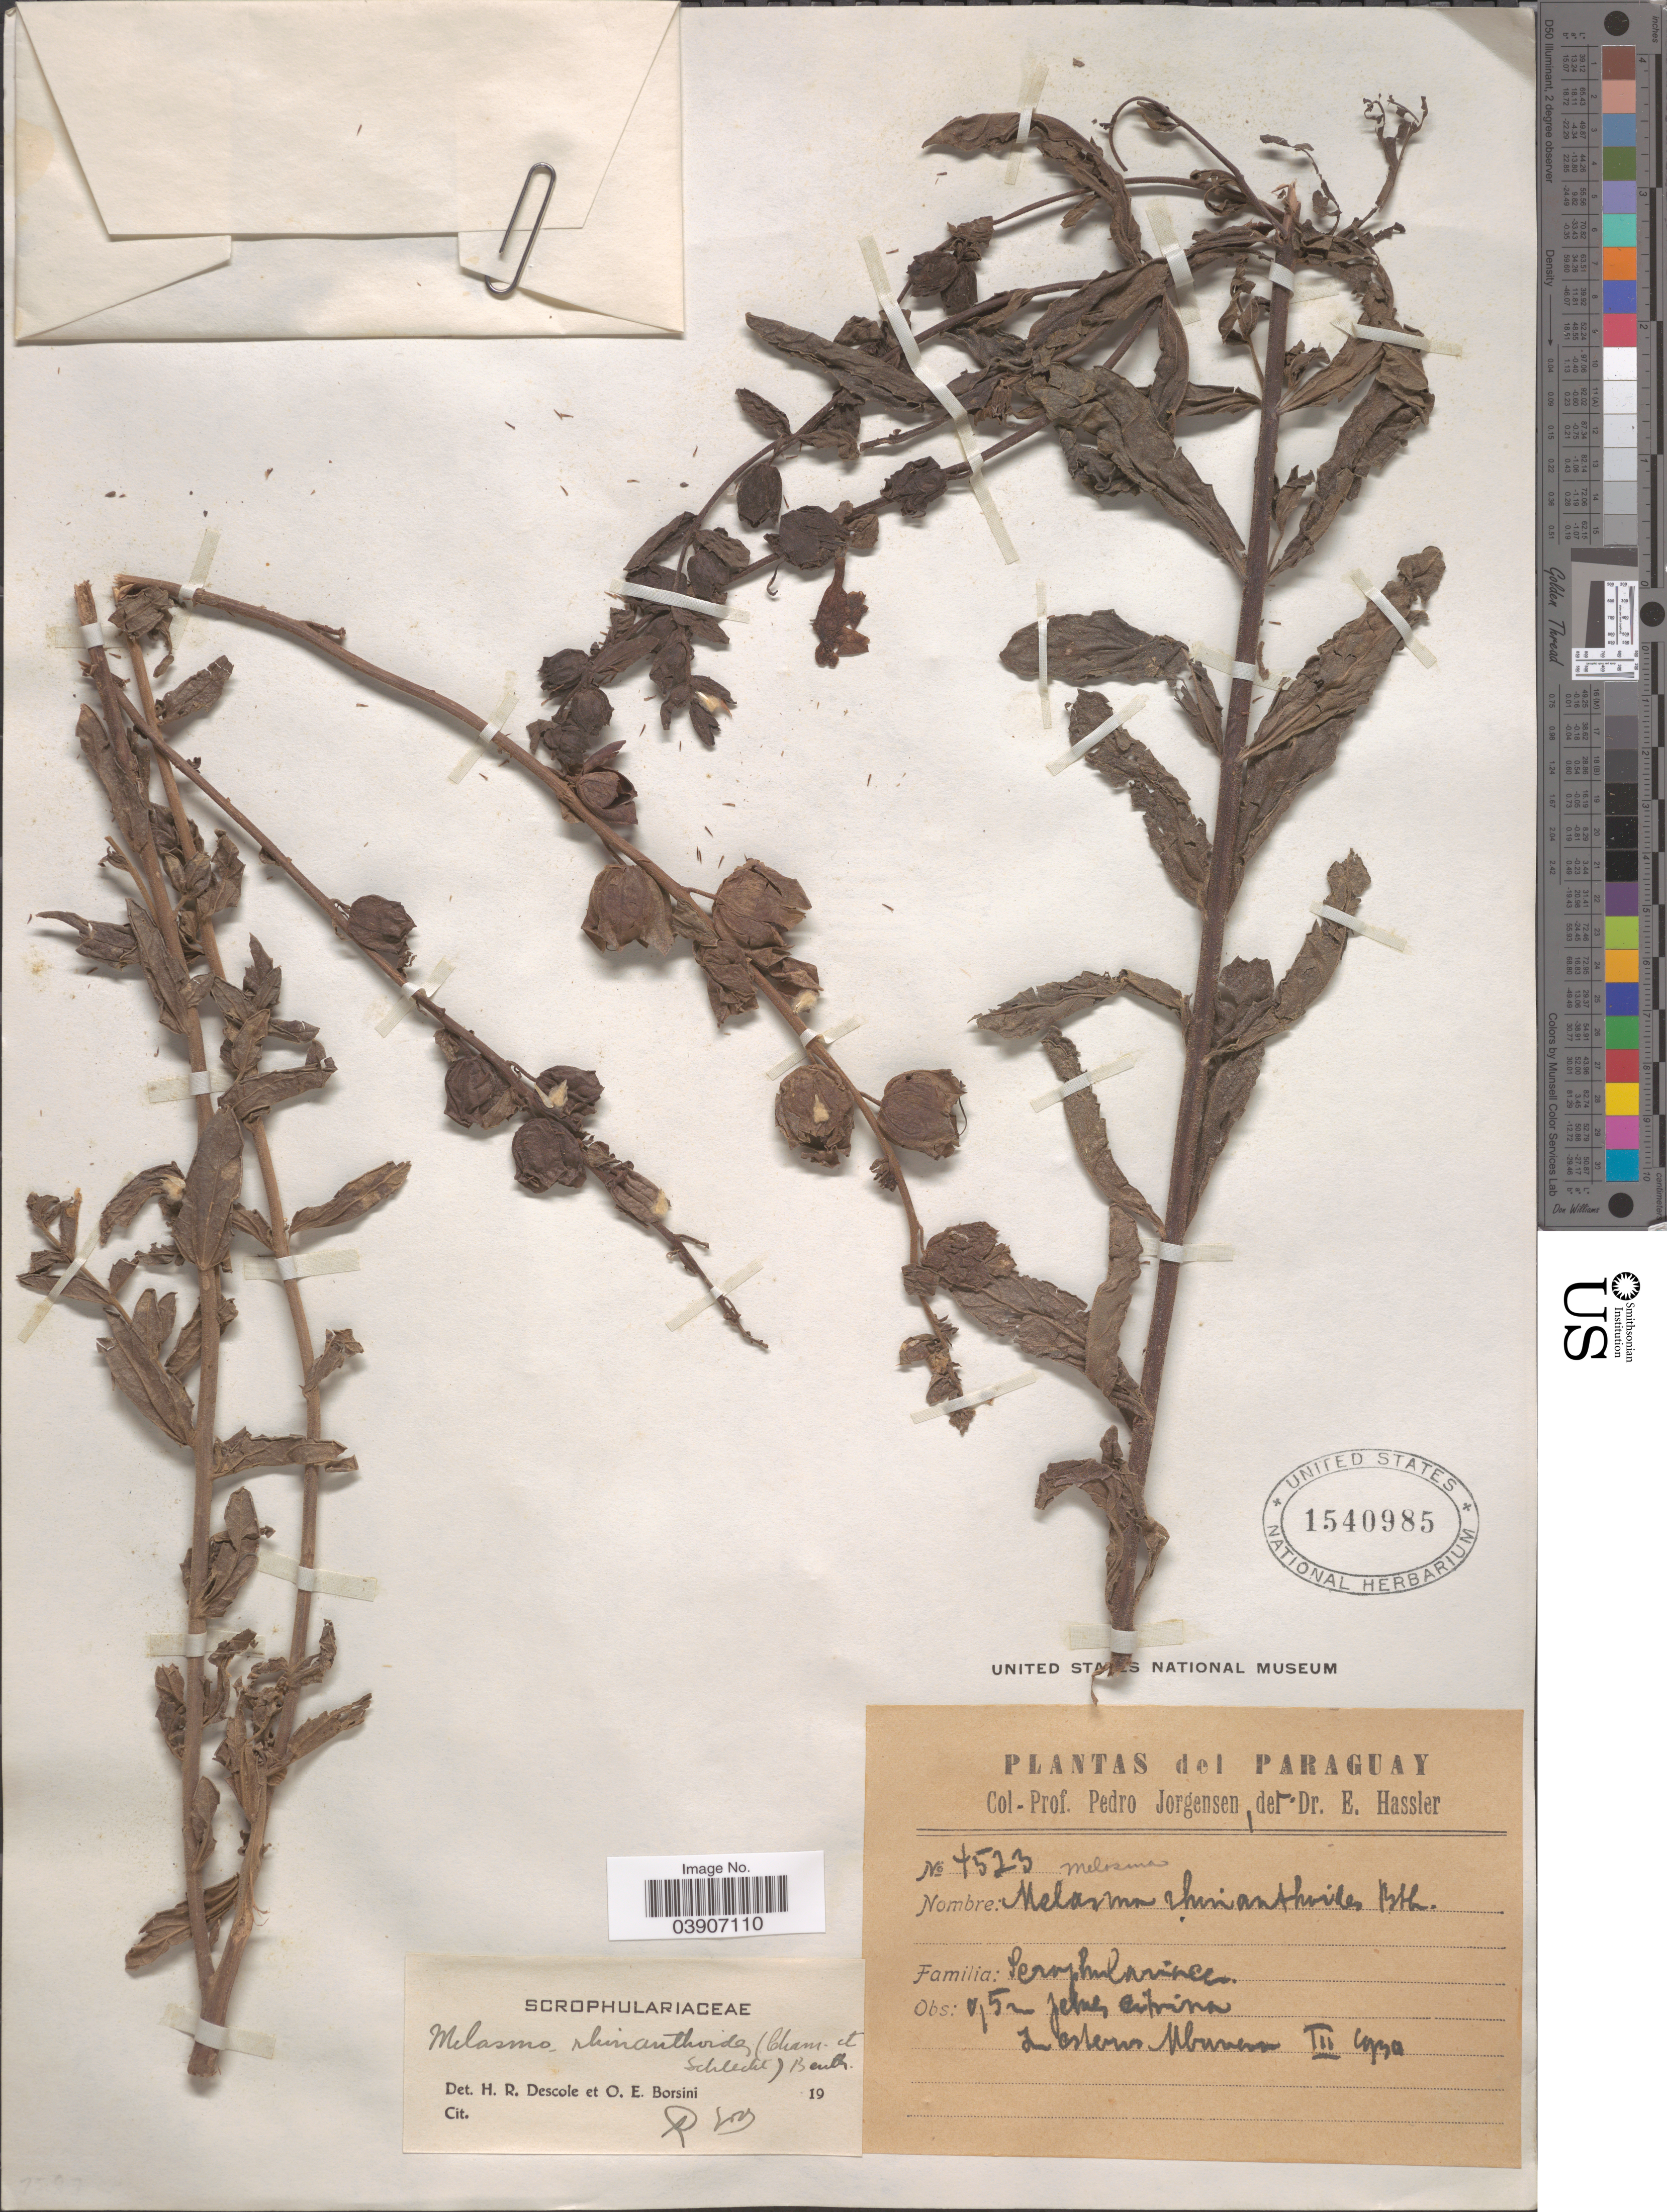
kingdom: Plantae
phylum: Tracheophyta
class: Magnoliopsida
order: Lamiales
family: Orobanchaceae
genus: Melasma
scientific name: Melasma rhinanthoides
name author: (Cham. & Schltdl.) Benth.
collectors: P. Jörgensen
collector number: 4523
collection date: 1930-03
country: Paraguay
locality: In esteros Mburero.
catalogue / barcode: US 1540985